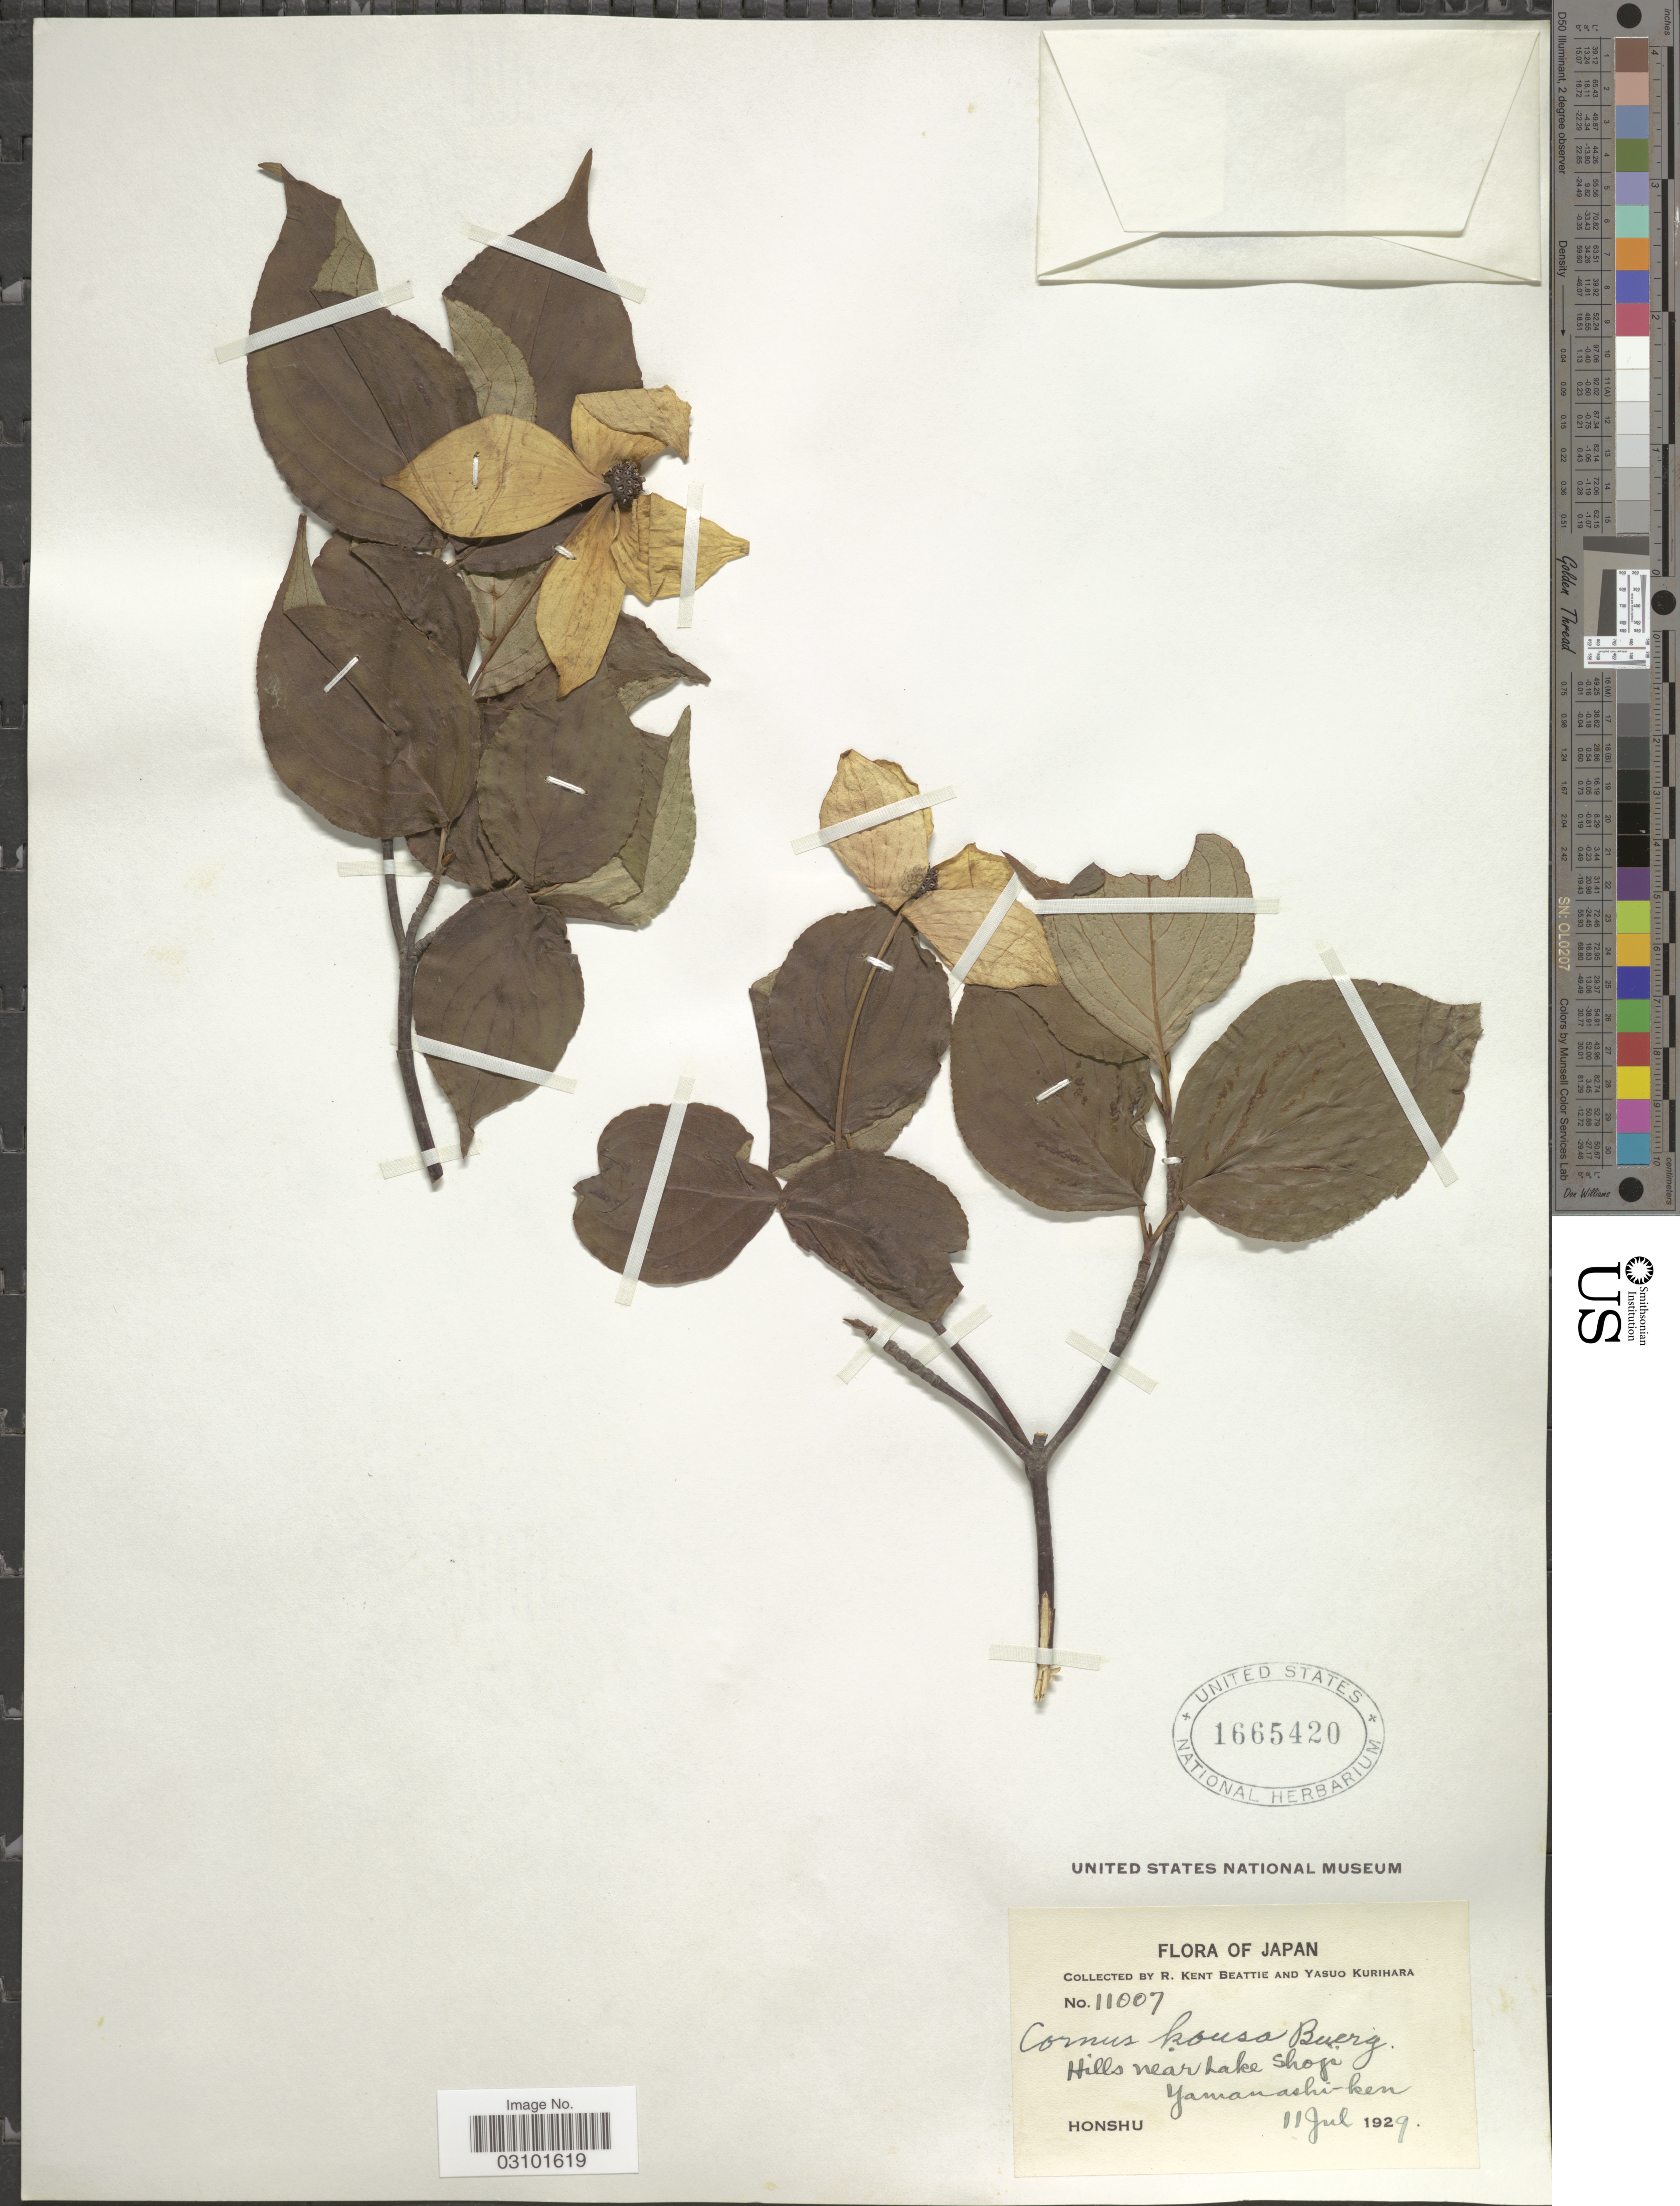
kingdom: Plantae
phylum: Tracheophyta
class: Magnoliopsida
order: Cornales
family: Cornaceae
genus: Cornus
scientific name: Cornus kousa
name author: F. Buerger ex Miq.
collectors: R. K. Beattie & Y. Kurihara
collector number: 11007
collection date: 1929-07-11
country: Japan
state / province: Yamanasi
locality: Hills near Lake Shoji Yamanashi-ken. Honshu.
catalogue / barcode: US 1665420